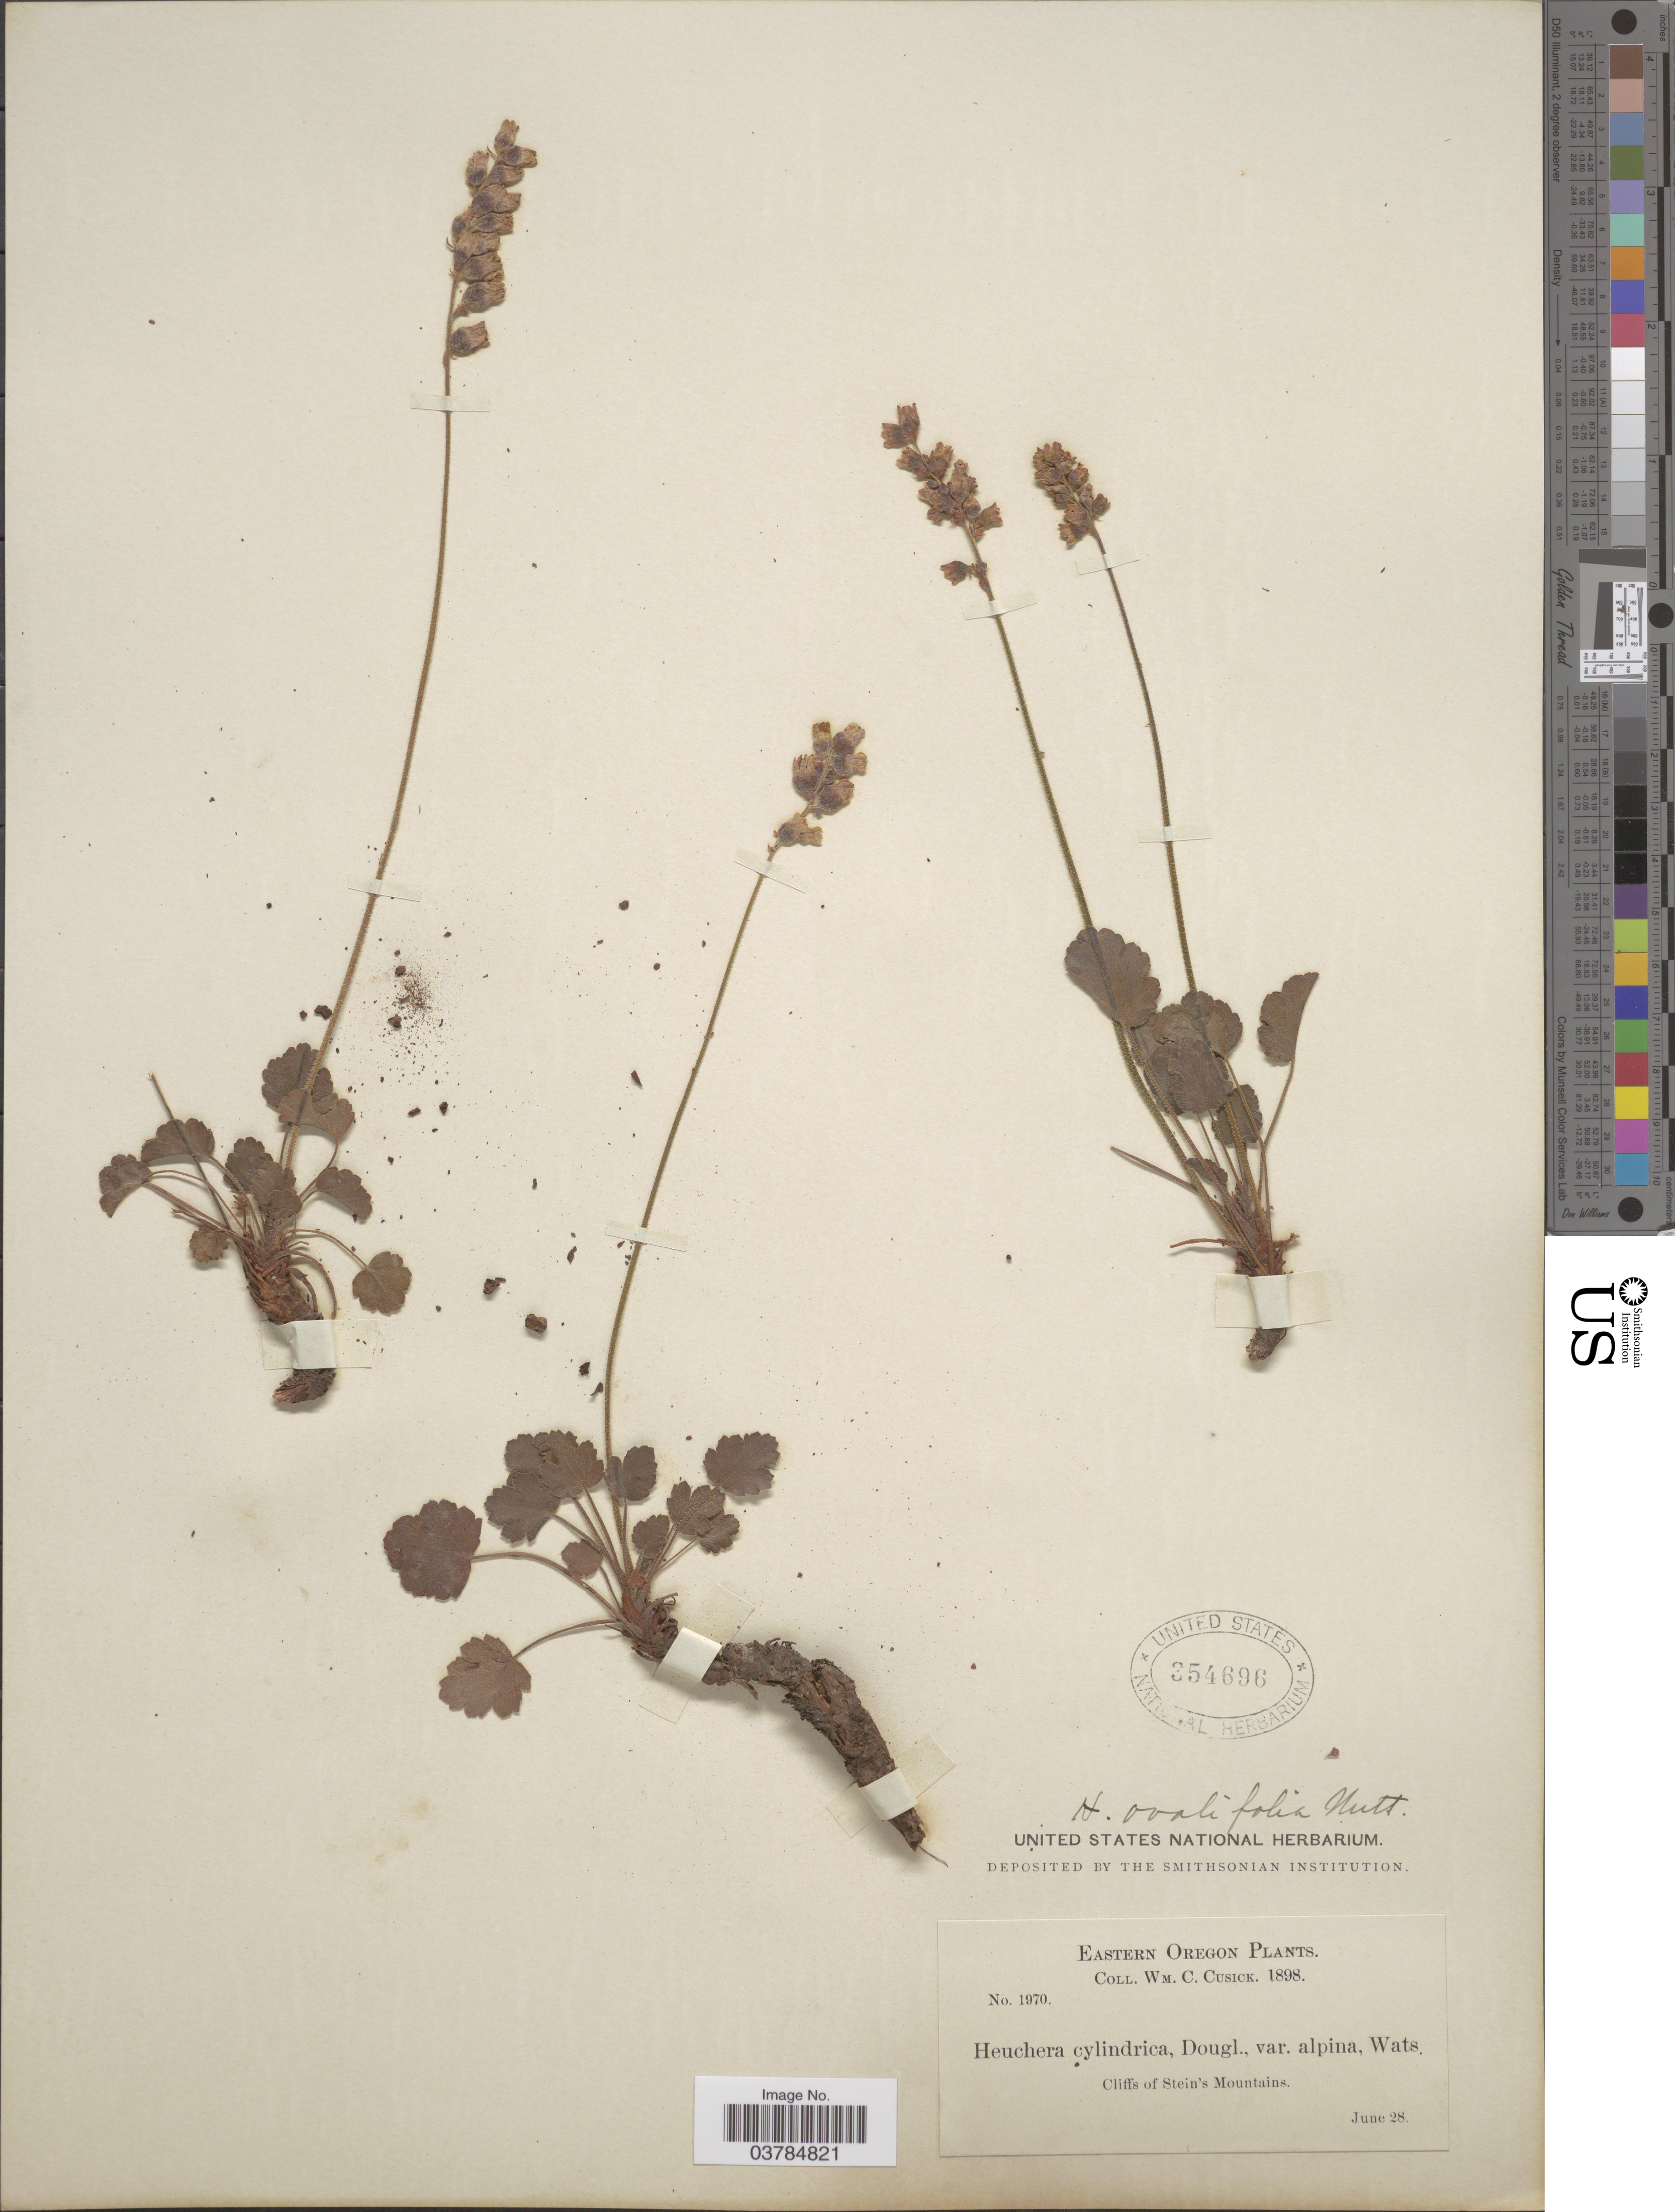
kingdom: Plantae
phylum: Tracheophyta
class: Magnoliopsida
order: Saxifragales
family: Saxifragaceae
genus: Heuchera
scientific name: Heuchera ovalifolia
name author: Torr. & A. Gray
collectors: W. C. Cusick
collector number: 1970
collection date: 1898-06-28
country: United States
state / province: Oregon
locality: Eastern Oregon. Cliffs on Stein's Mountains.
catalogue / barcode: US 354696